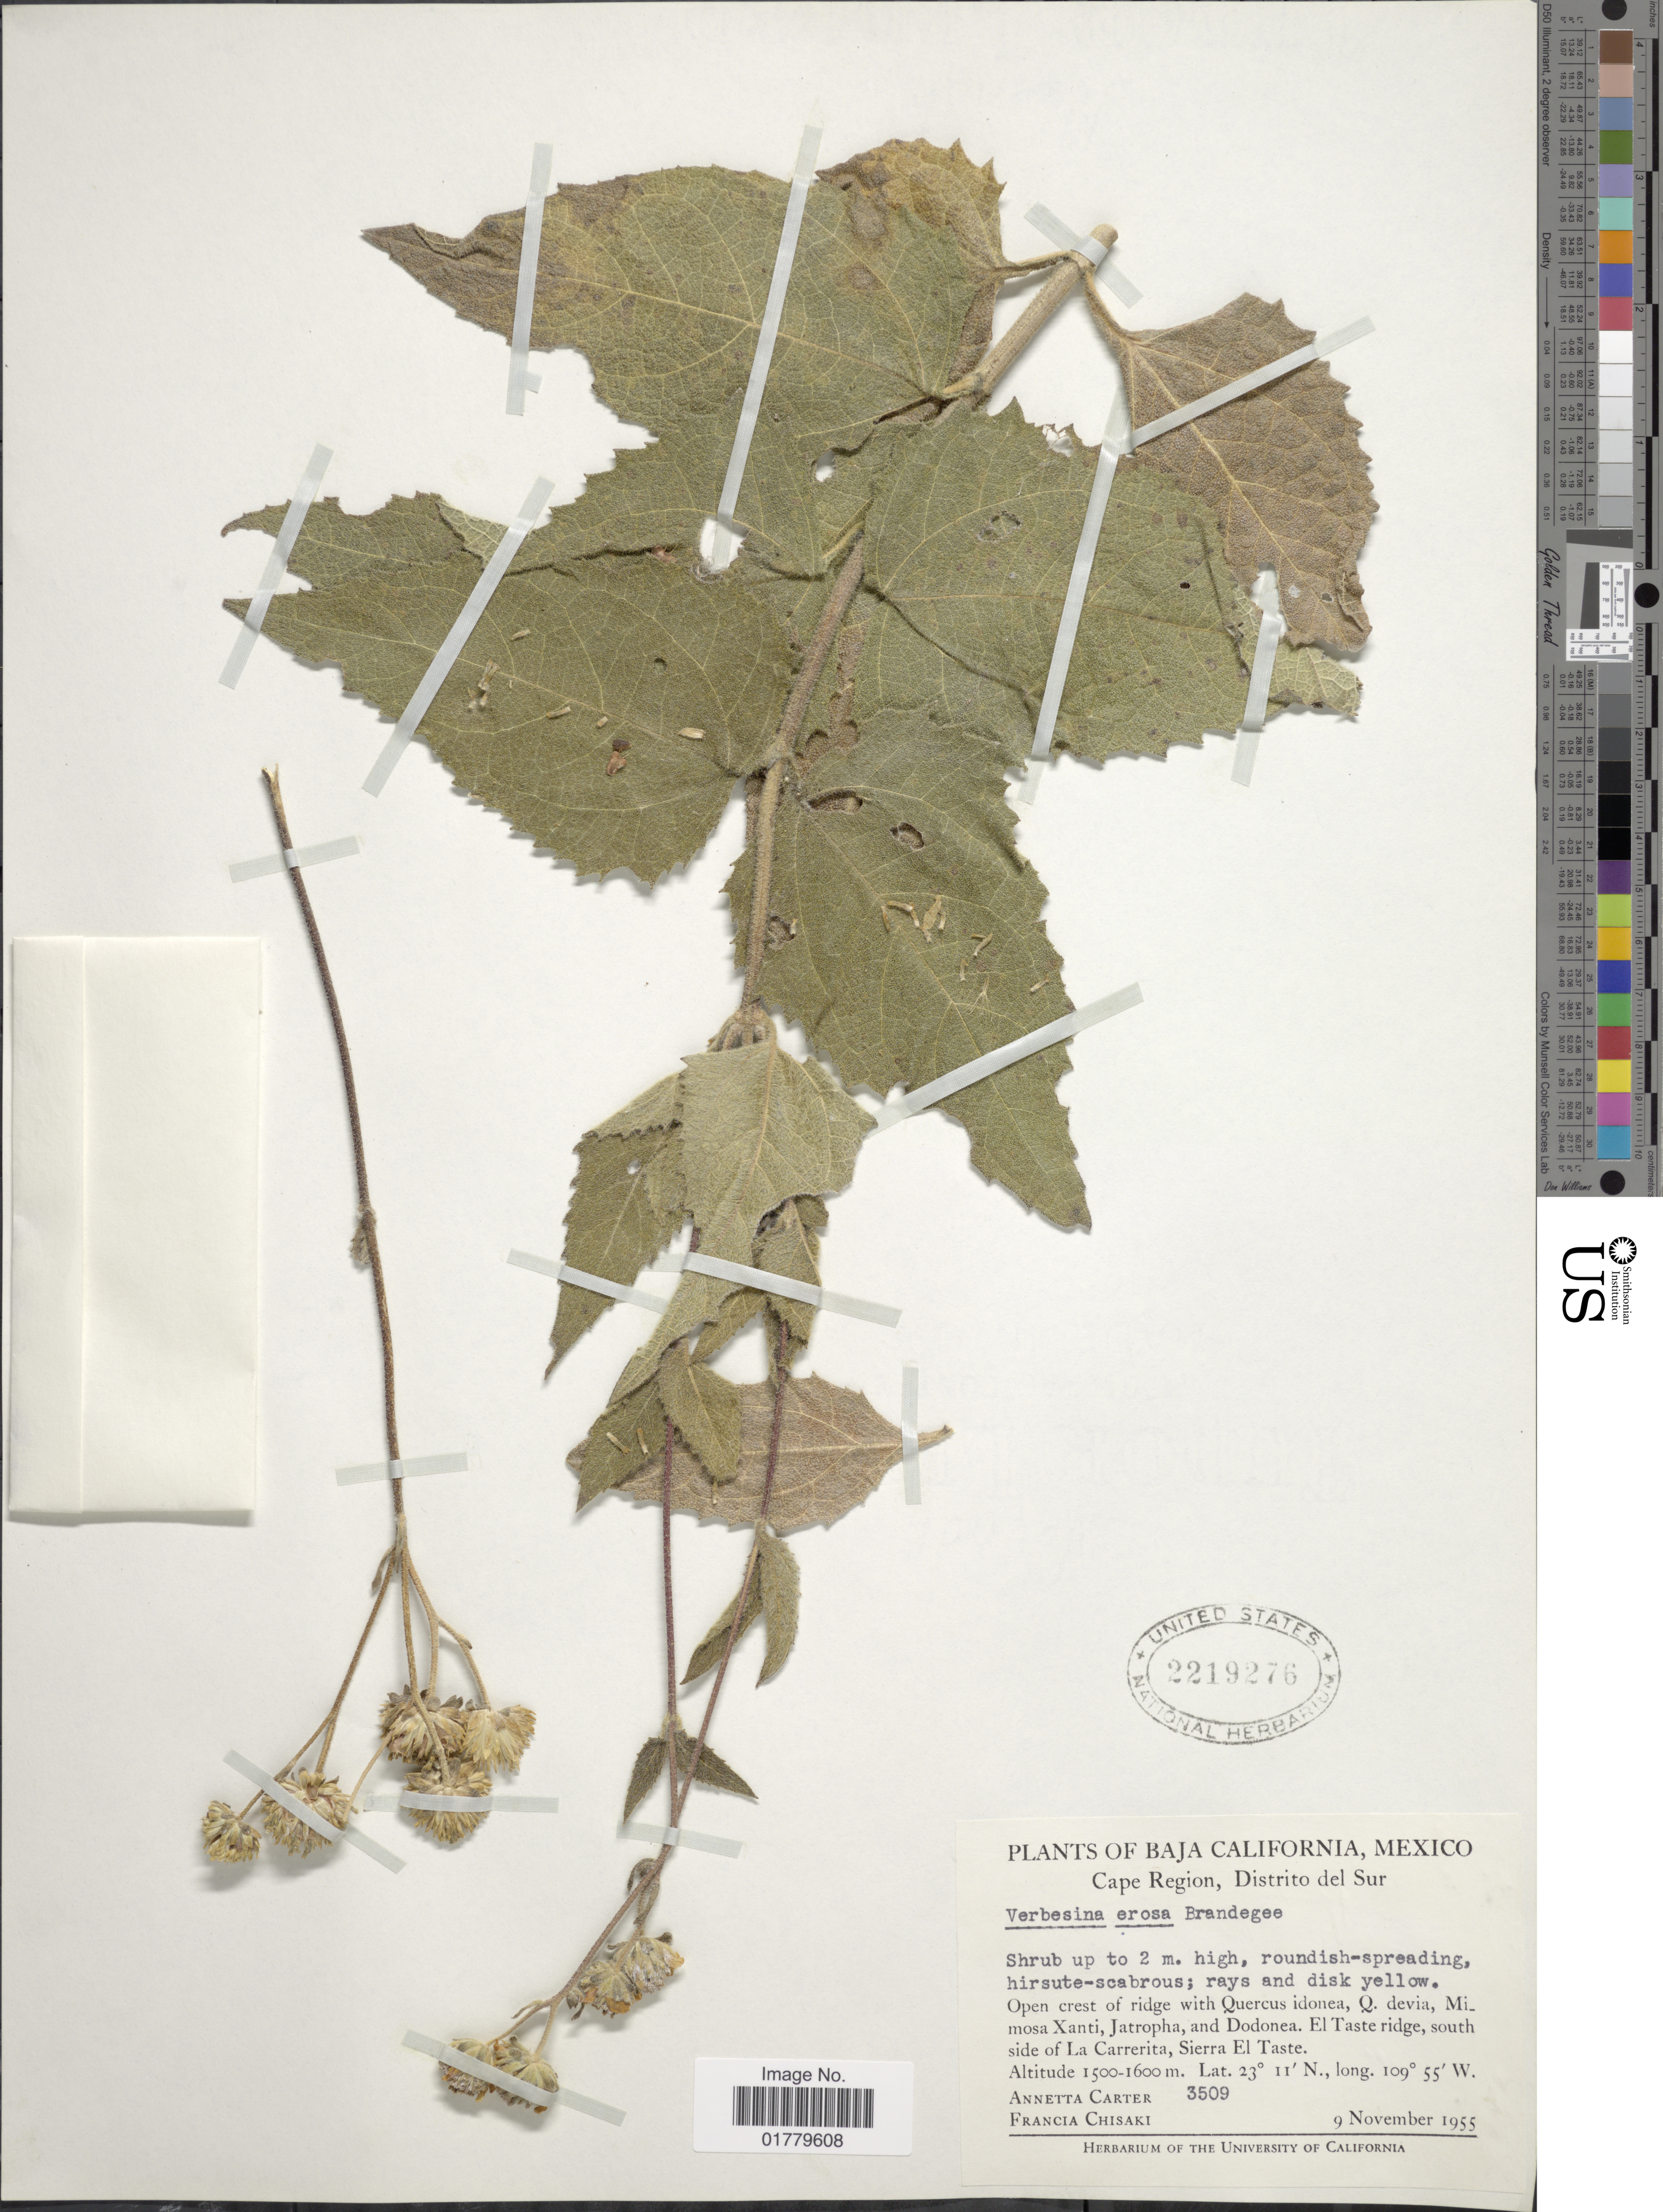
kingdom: Plantae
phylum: Tracheophyta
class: Magnoliopsida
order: Asterales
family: Asteraceae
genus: Verbesina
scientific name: Verbesina erosa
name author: Brandegee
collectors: A. Carter & F. Chisaki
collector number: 3509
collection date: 1955-11-09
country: Mexico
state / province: Baja California Sur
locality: Cape Region, Distrito del Sur. El Taste range, south side of La Carrerita, Sierra El Taste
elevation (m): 1500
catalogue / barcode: US 2219276